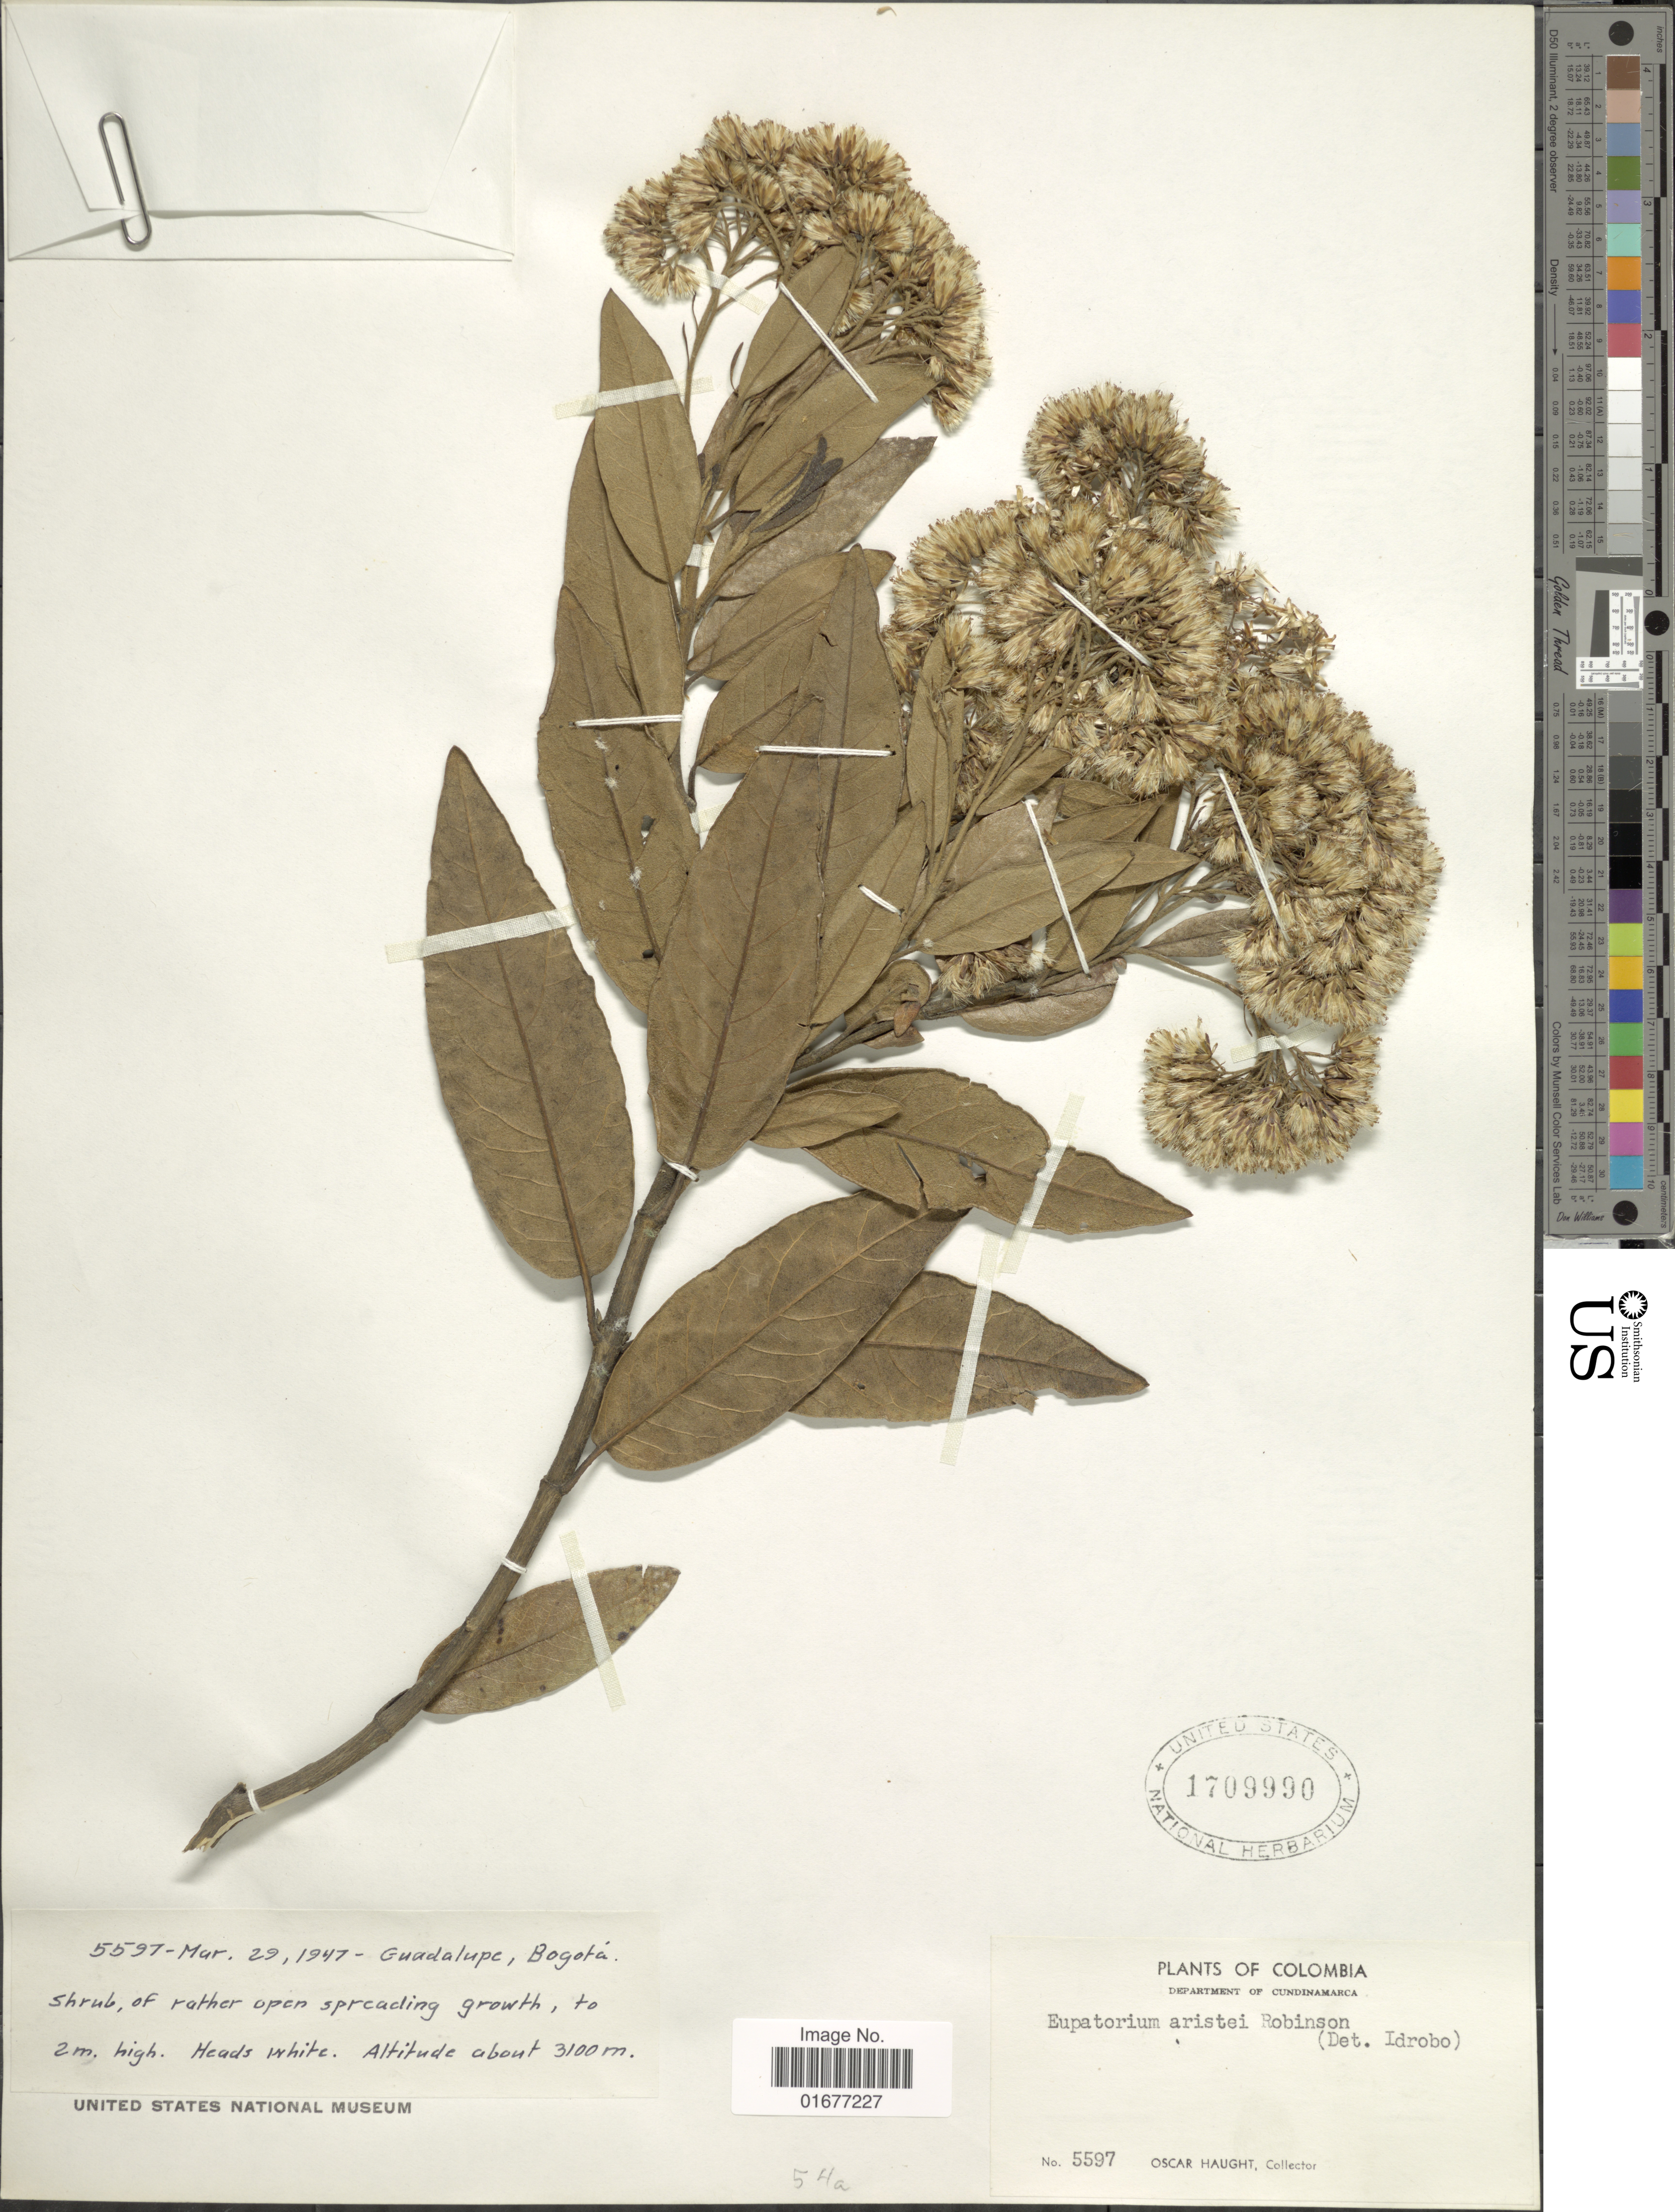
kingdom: Plantae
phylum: Tracheophyta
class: Magnoliopsida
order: Asterales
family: Asteraceae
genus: Ageratina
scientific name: Ageratina aristei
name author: (B.L. Rob.) R.M. King & H. Rob.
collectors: O. L. Haught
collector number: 5597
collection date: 1947-03-29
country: Colombia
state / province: Cundinamarca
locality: Department of Cundinamarca, Guadalupe, Bogota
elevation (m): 3100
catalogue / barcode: US 1709990